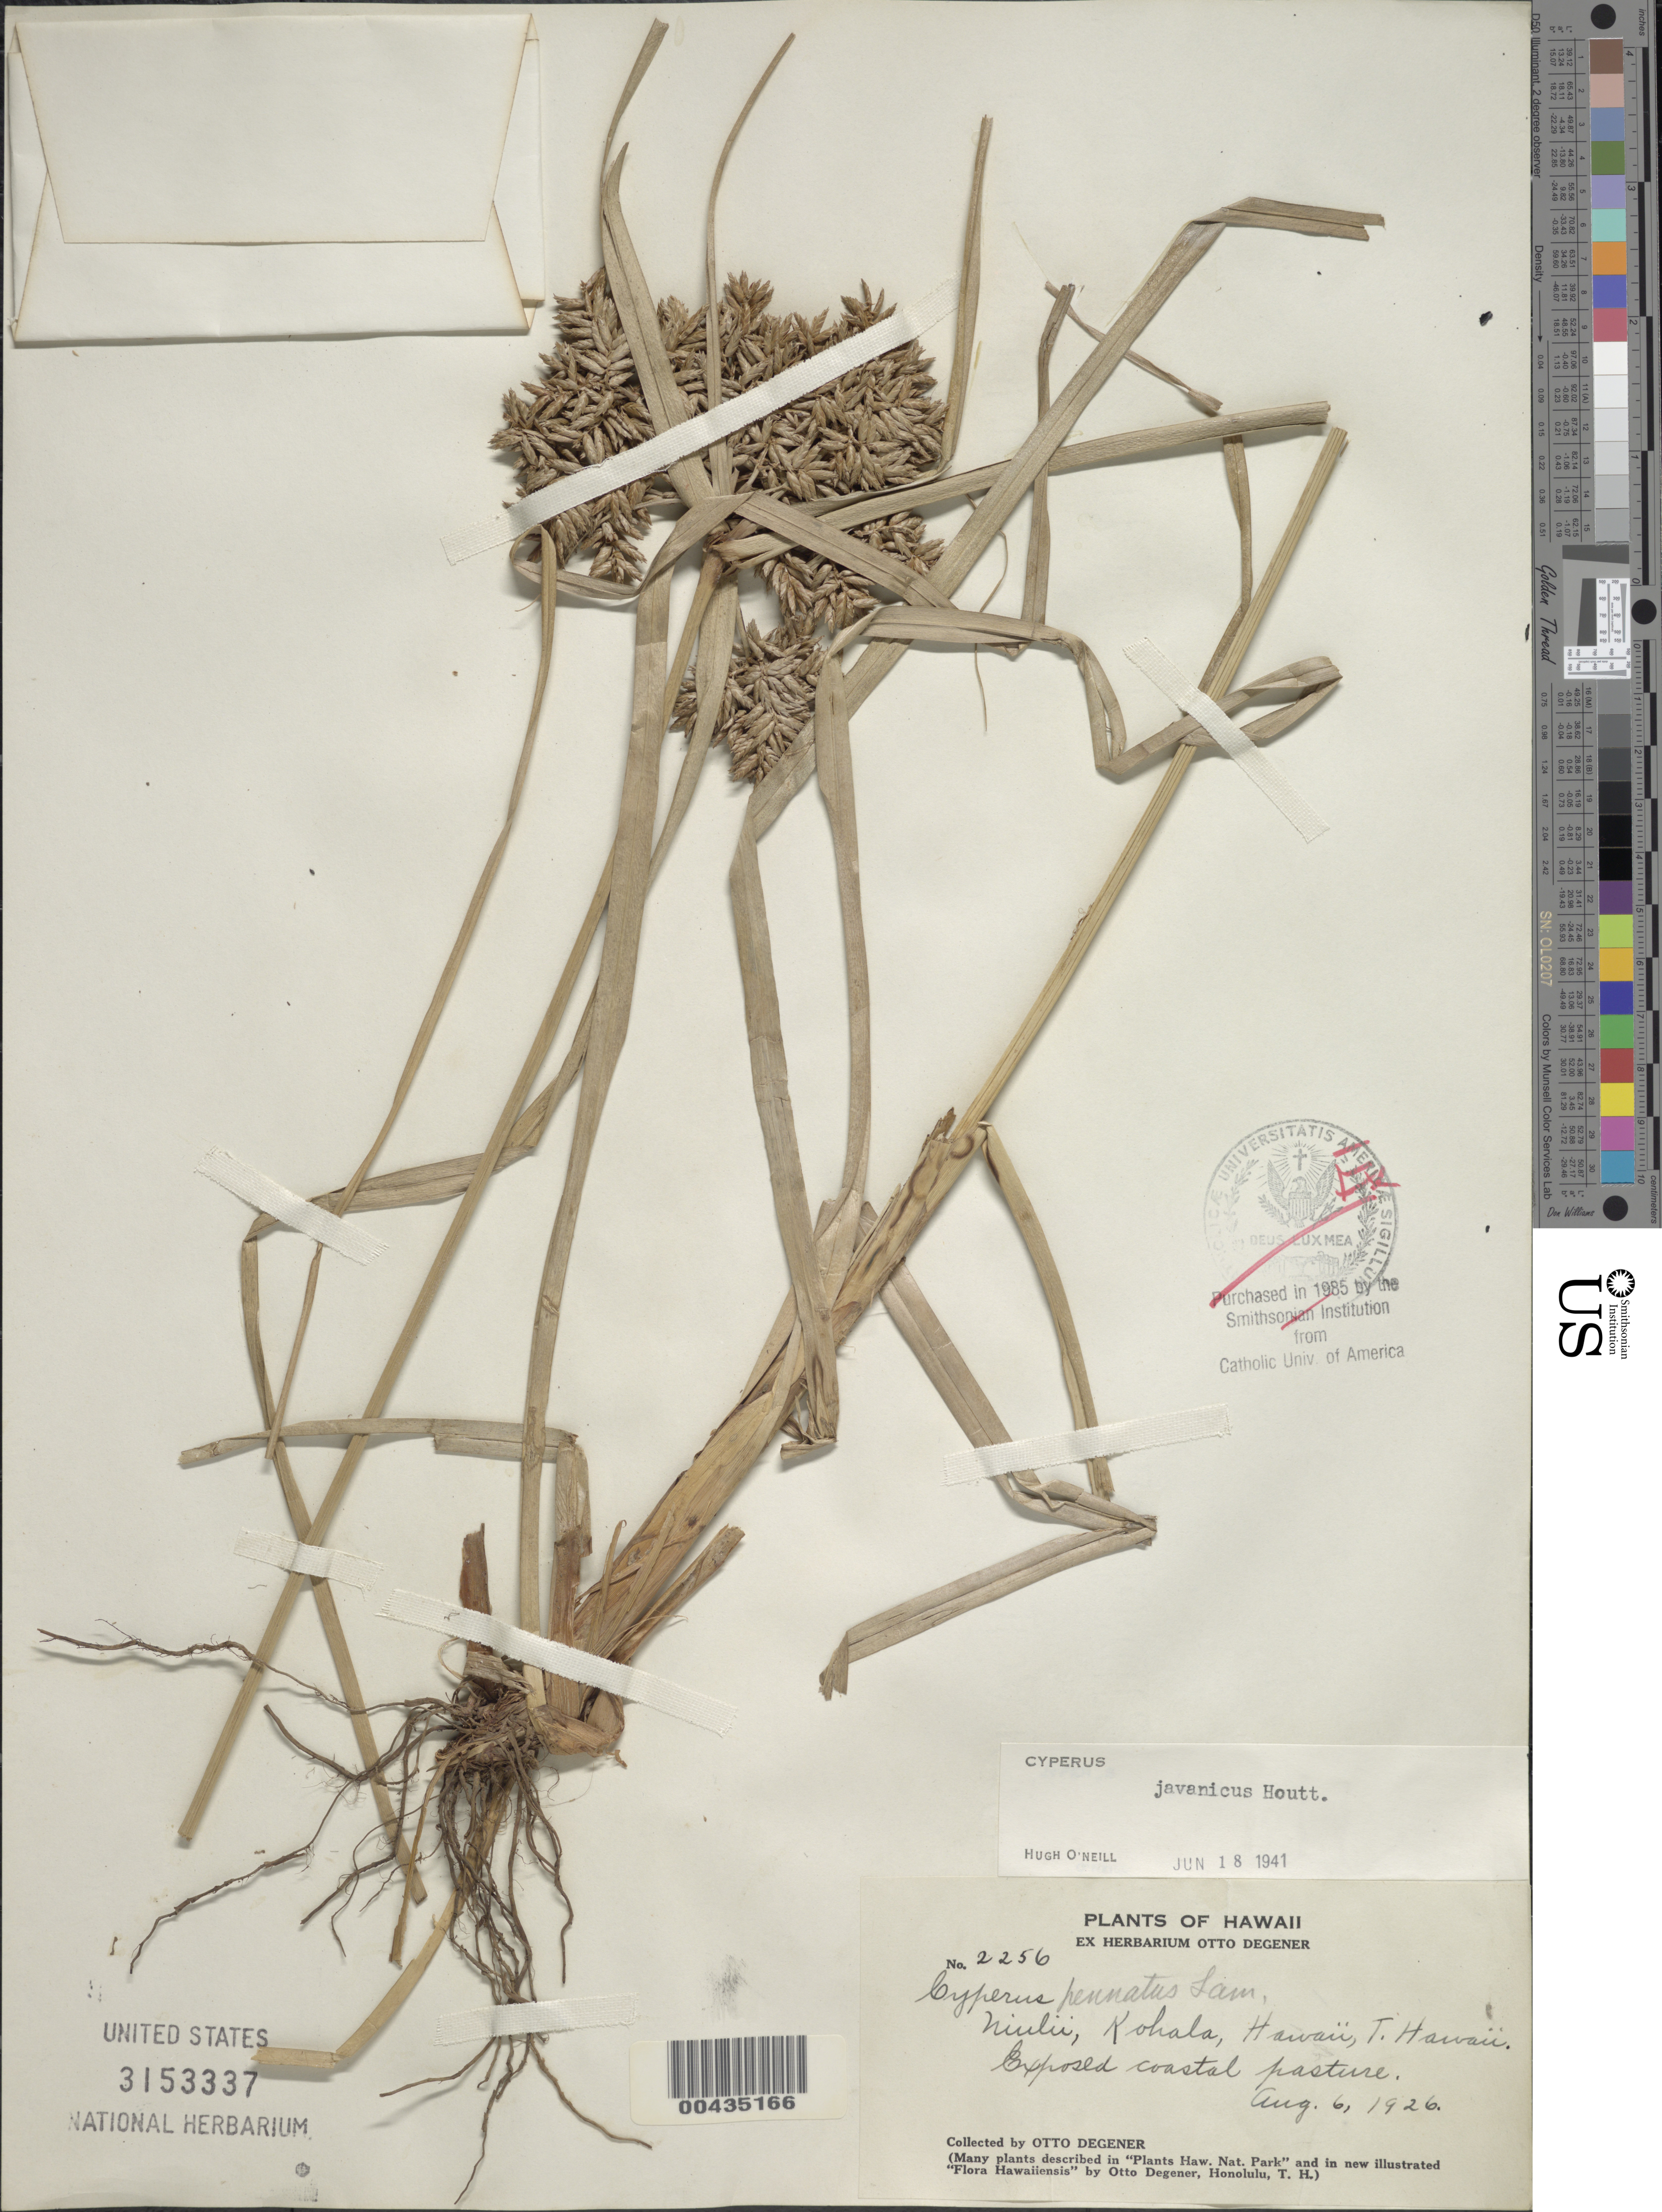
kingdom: Plantae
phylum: Tracheophyta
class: Liliopsida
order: Poales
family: Cyperaceae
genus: Cyperus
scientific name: Cyperus javanicus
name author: Houtt.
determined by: O'Neill, Hugh T.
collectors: O. Degener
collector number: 2256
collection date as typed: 6 Aug 1926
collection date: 1926-08-06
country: United States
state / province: Hawaii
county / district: Hawaii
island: Hawaii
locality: Niulii, Kohala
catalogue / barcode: US 3153337